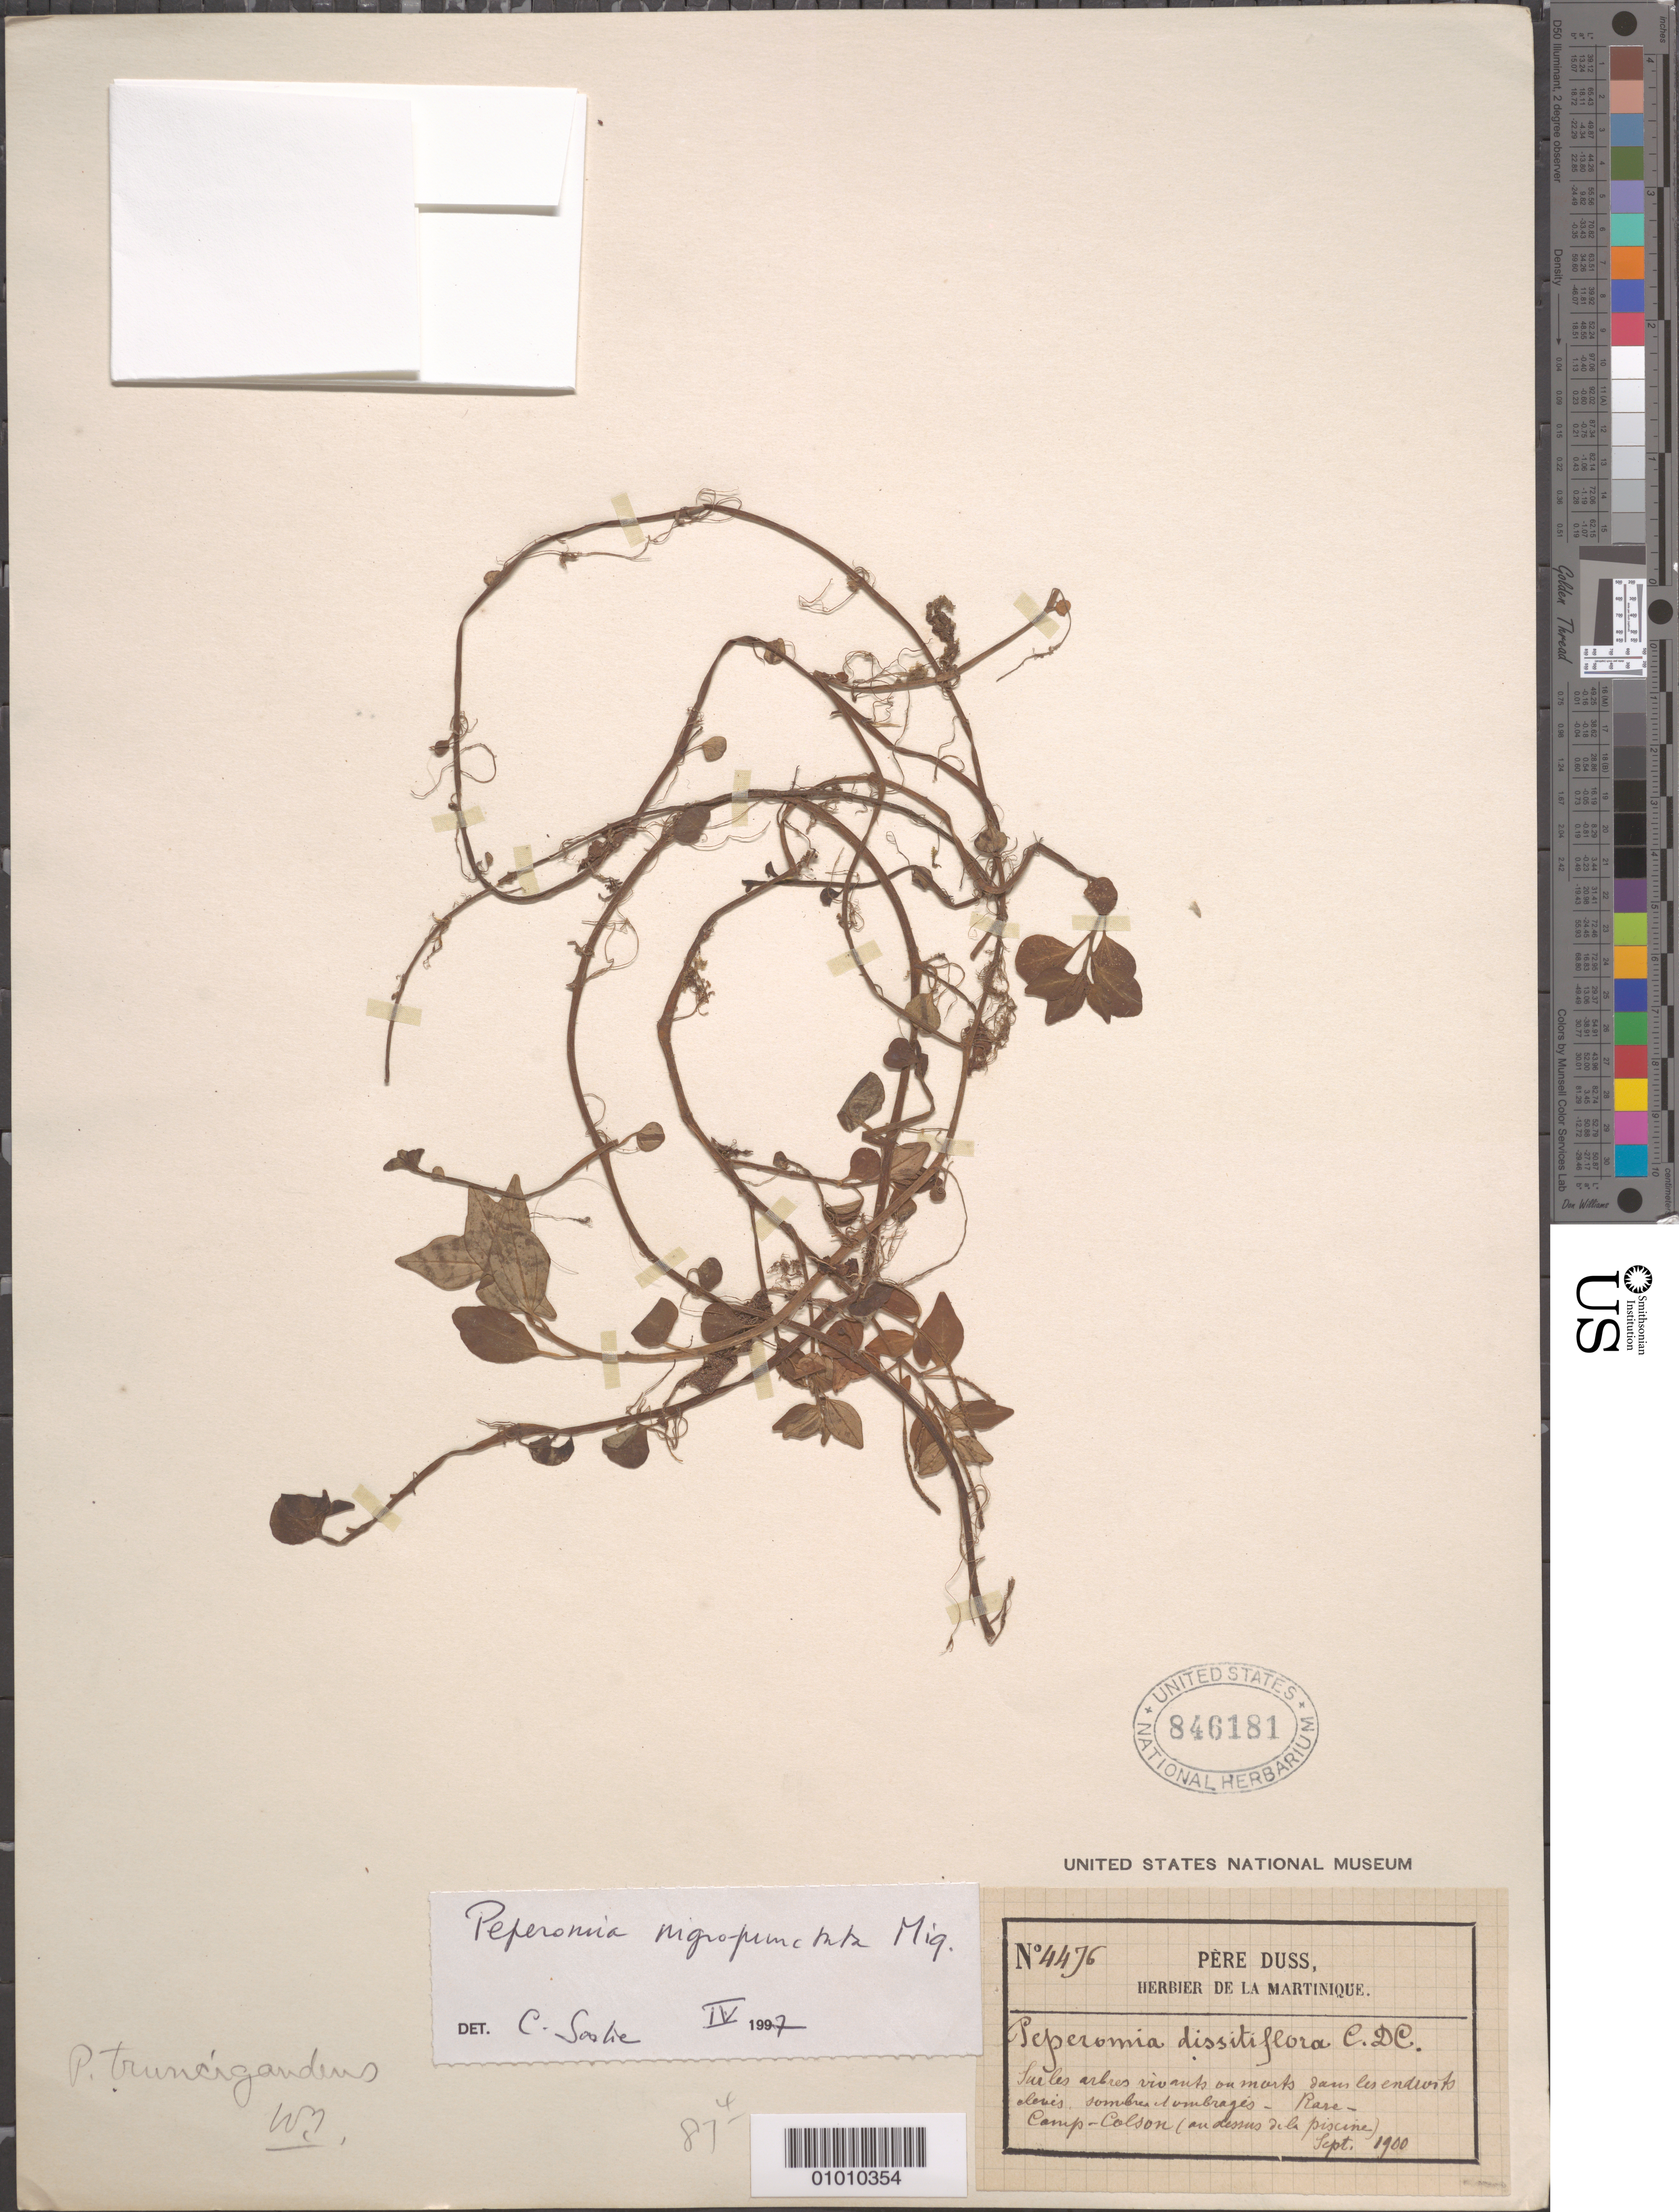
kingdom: Plantae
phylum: Tracheophyta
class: Magnoliopsida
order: Piperales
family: Piperaceae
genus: Peperomia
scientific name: Peperomia nigropunctata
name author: Miq.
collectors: -- Dunn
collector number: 4476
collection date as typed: Sep 1900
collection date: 1900-09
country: Martinique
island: Martinique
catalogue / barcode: US 846181